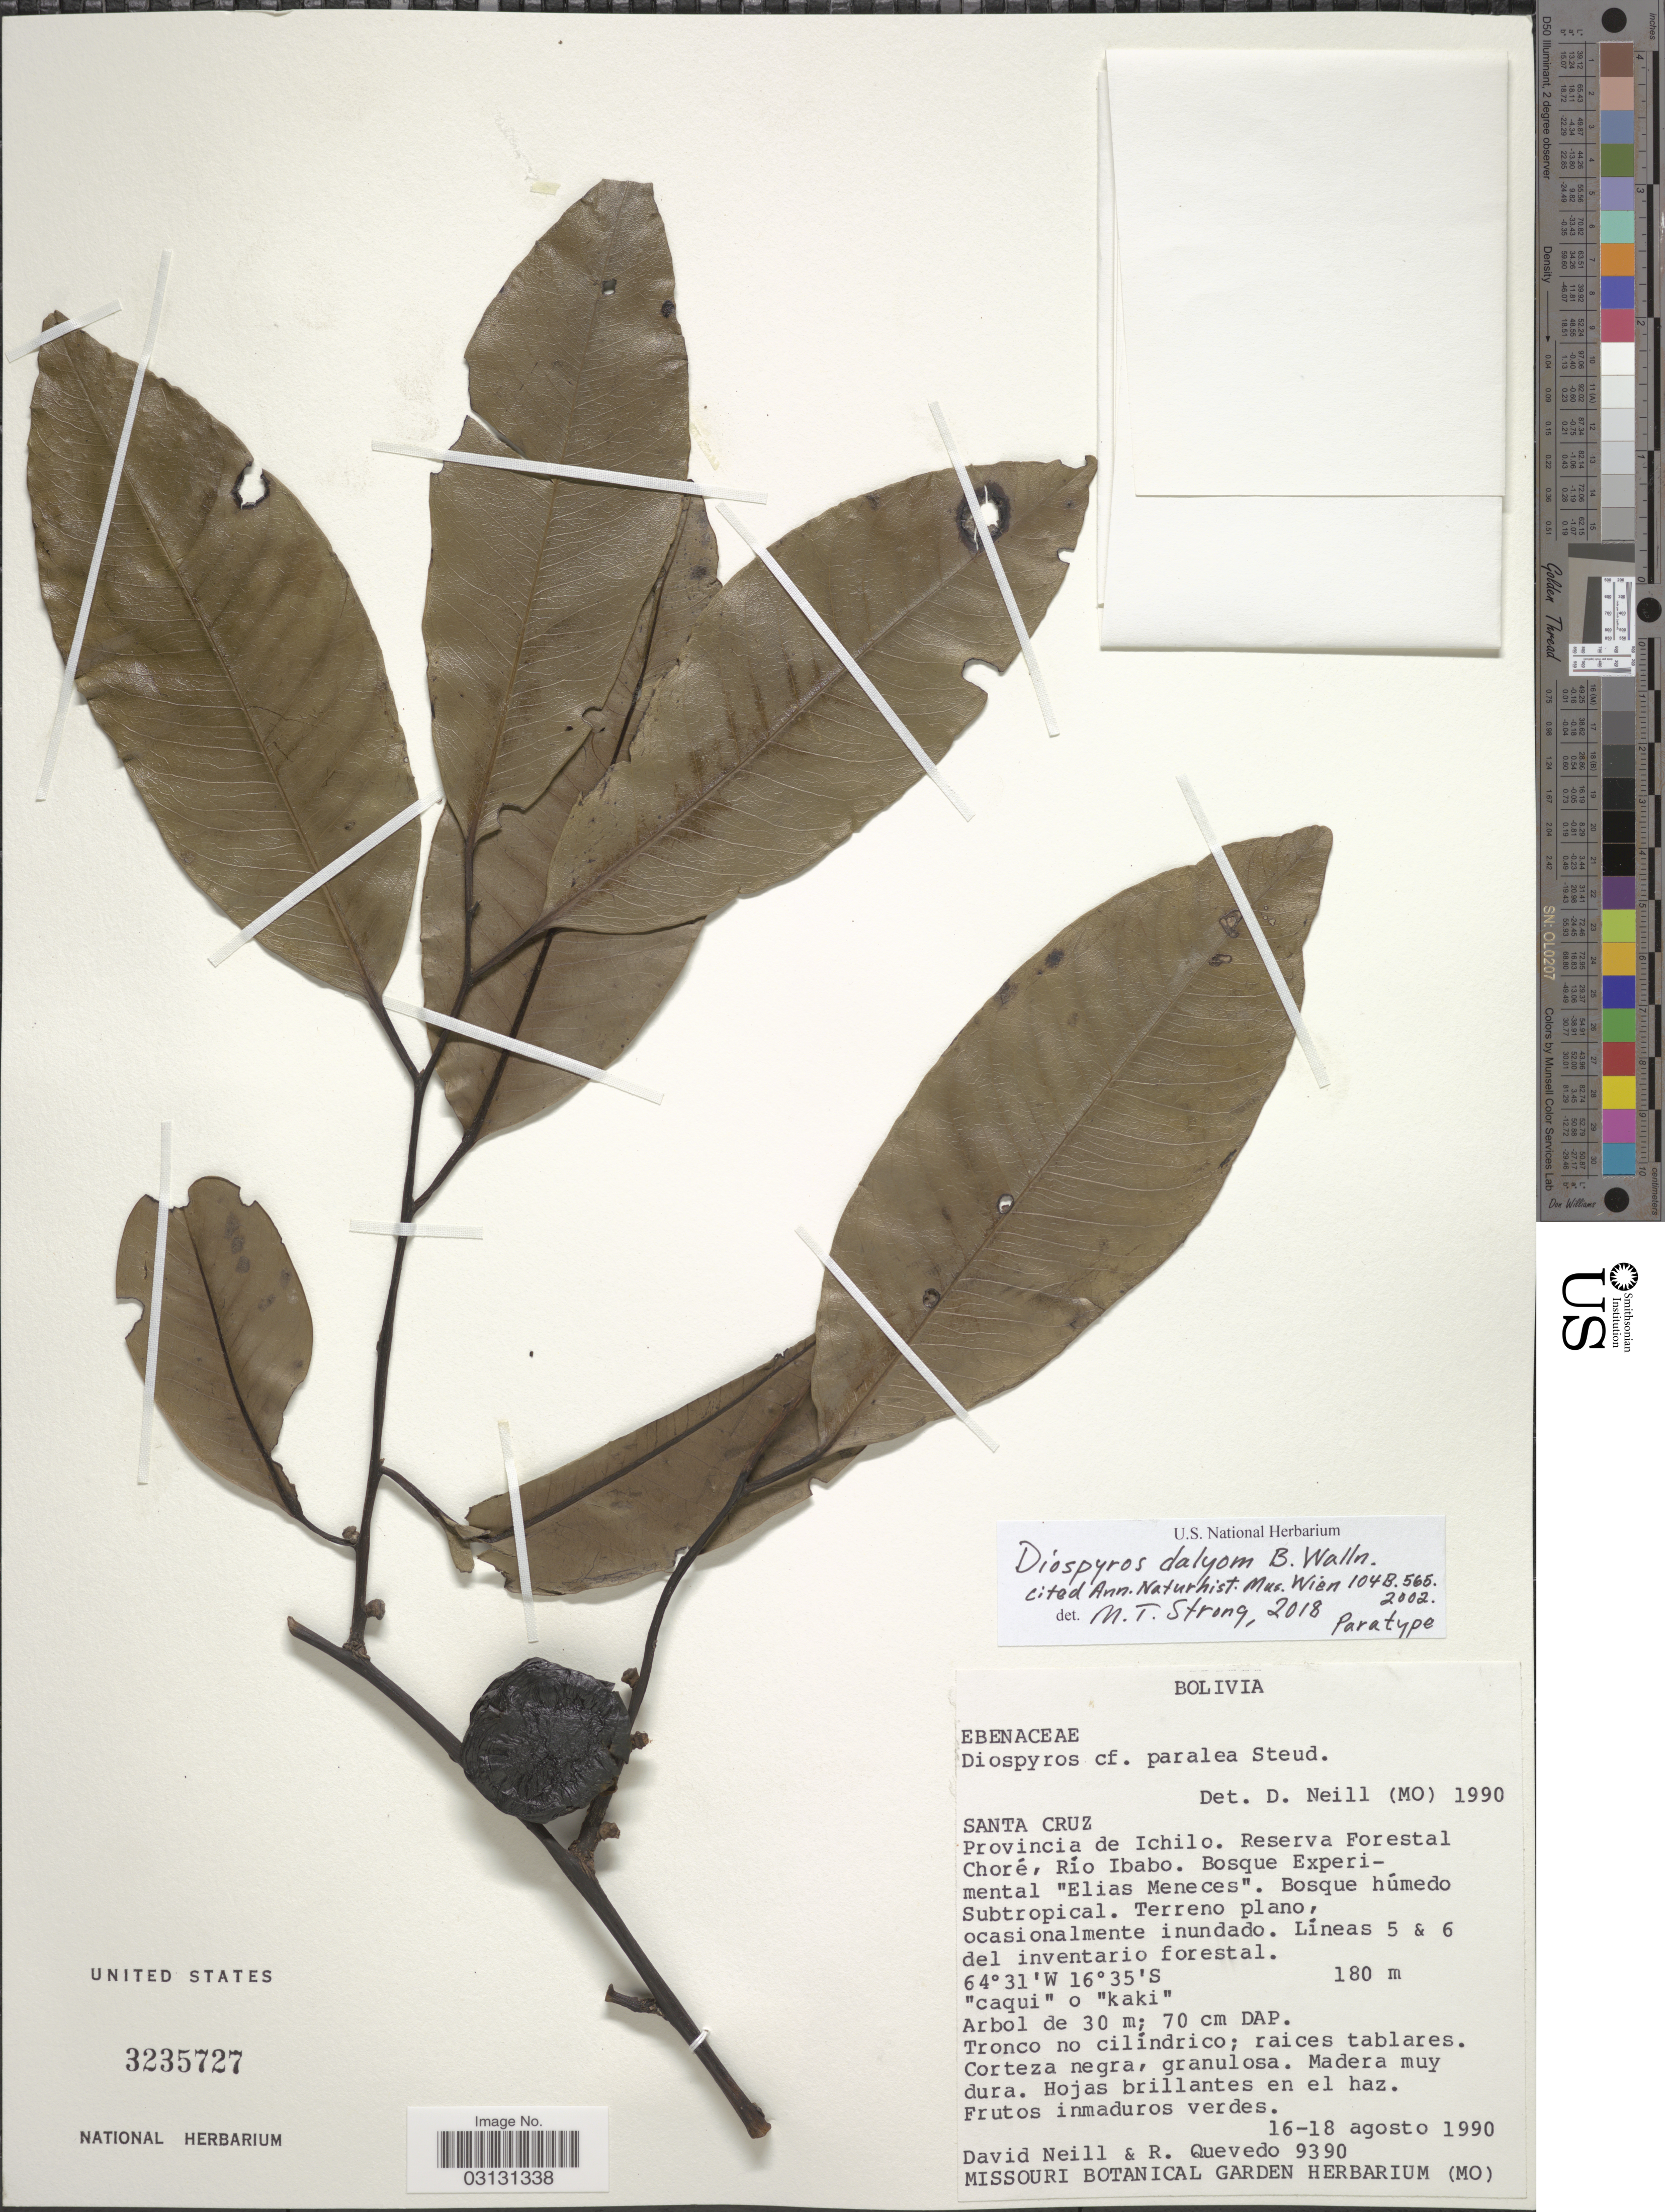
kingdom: Plantae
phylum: Tracheophyta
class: Magnoliopsida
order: Ericales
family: Ebenaceae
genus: Diospyros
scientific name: Diospyros dalyom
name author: B. Walln.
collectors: D. Neill & R. Quevedo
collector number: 9390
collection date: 1990-08-16/1990-08-18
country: Bolivia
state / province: Santa Cruz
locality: Provincia de Ichilo. Reserva Forestal Choré, Río Ibabo. Bosque Experimental "Elias Meneces". Bosque húmedo Subtropical. Terreno plano, ocasionalmento inundado. Líneas 5 & 6 del inventario forestal.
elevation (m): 180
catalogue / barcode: US 3235727